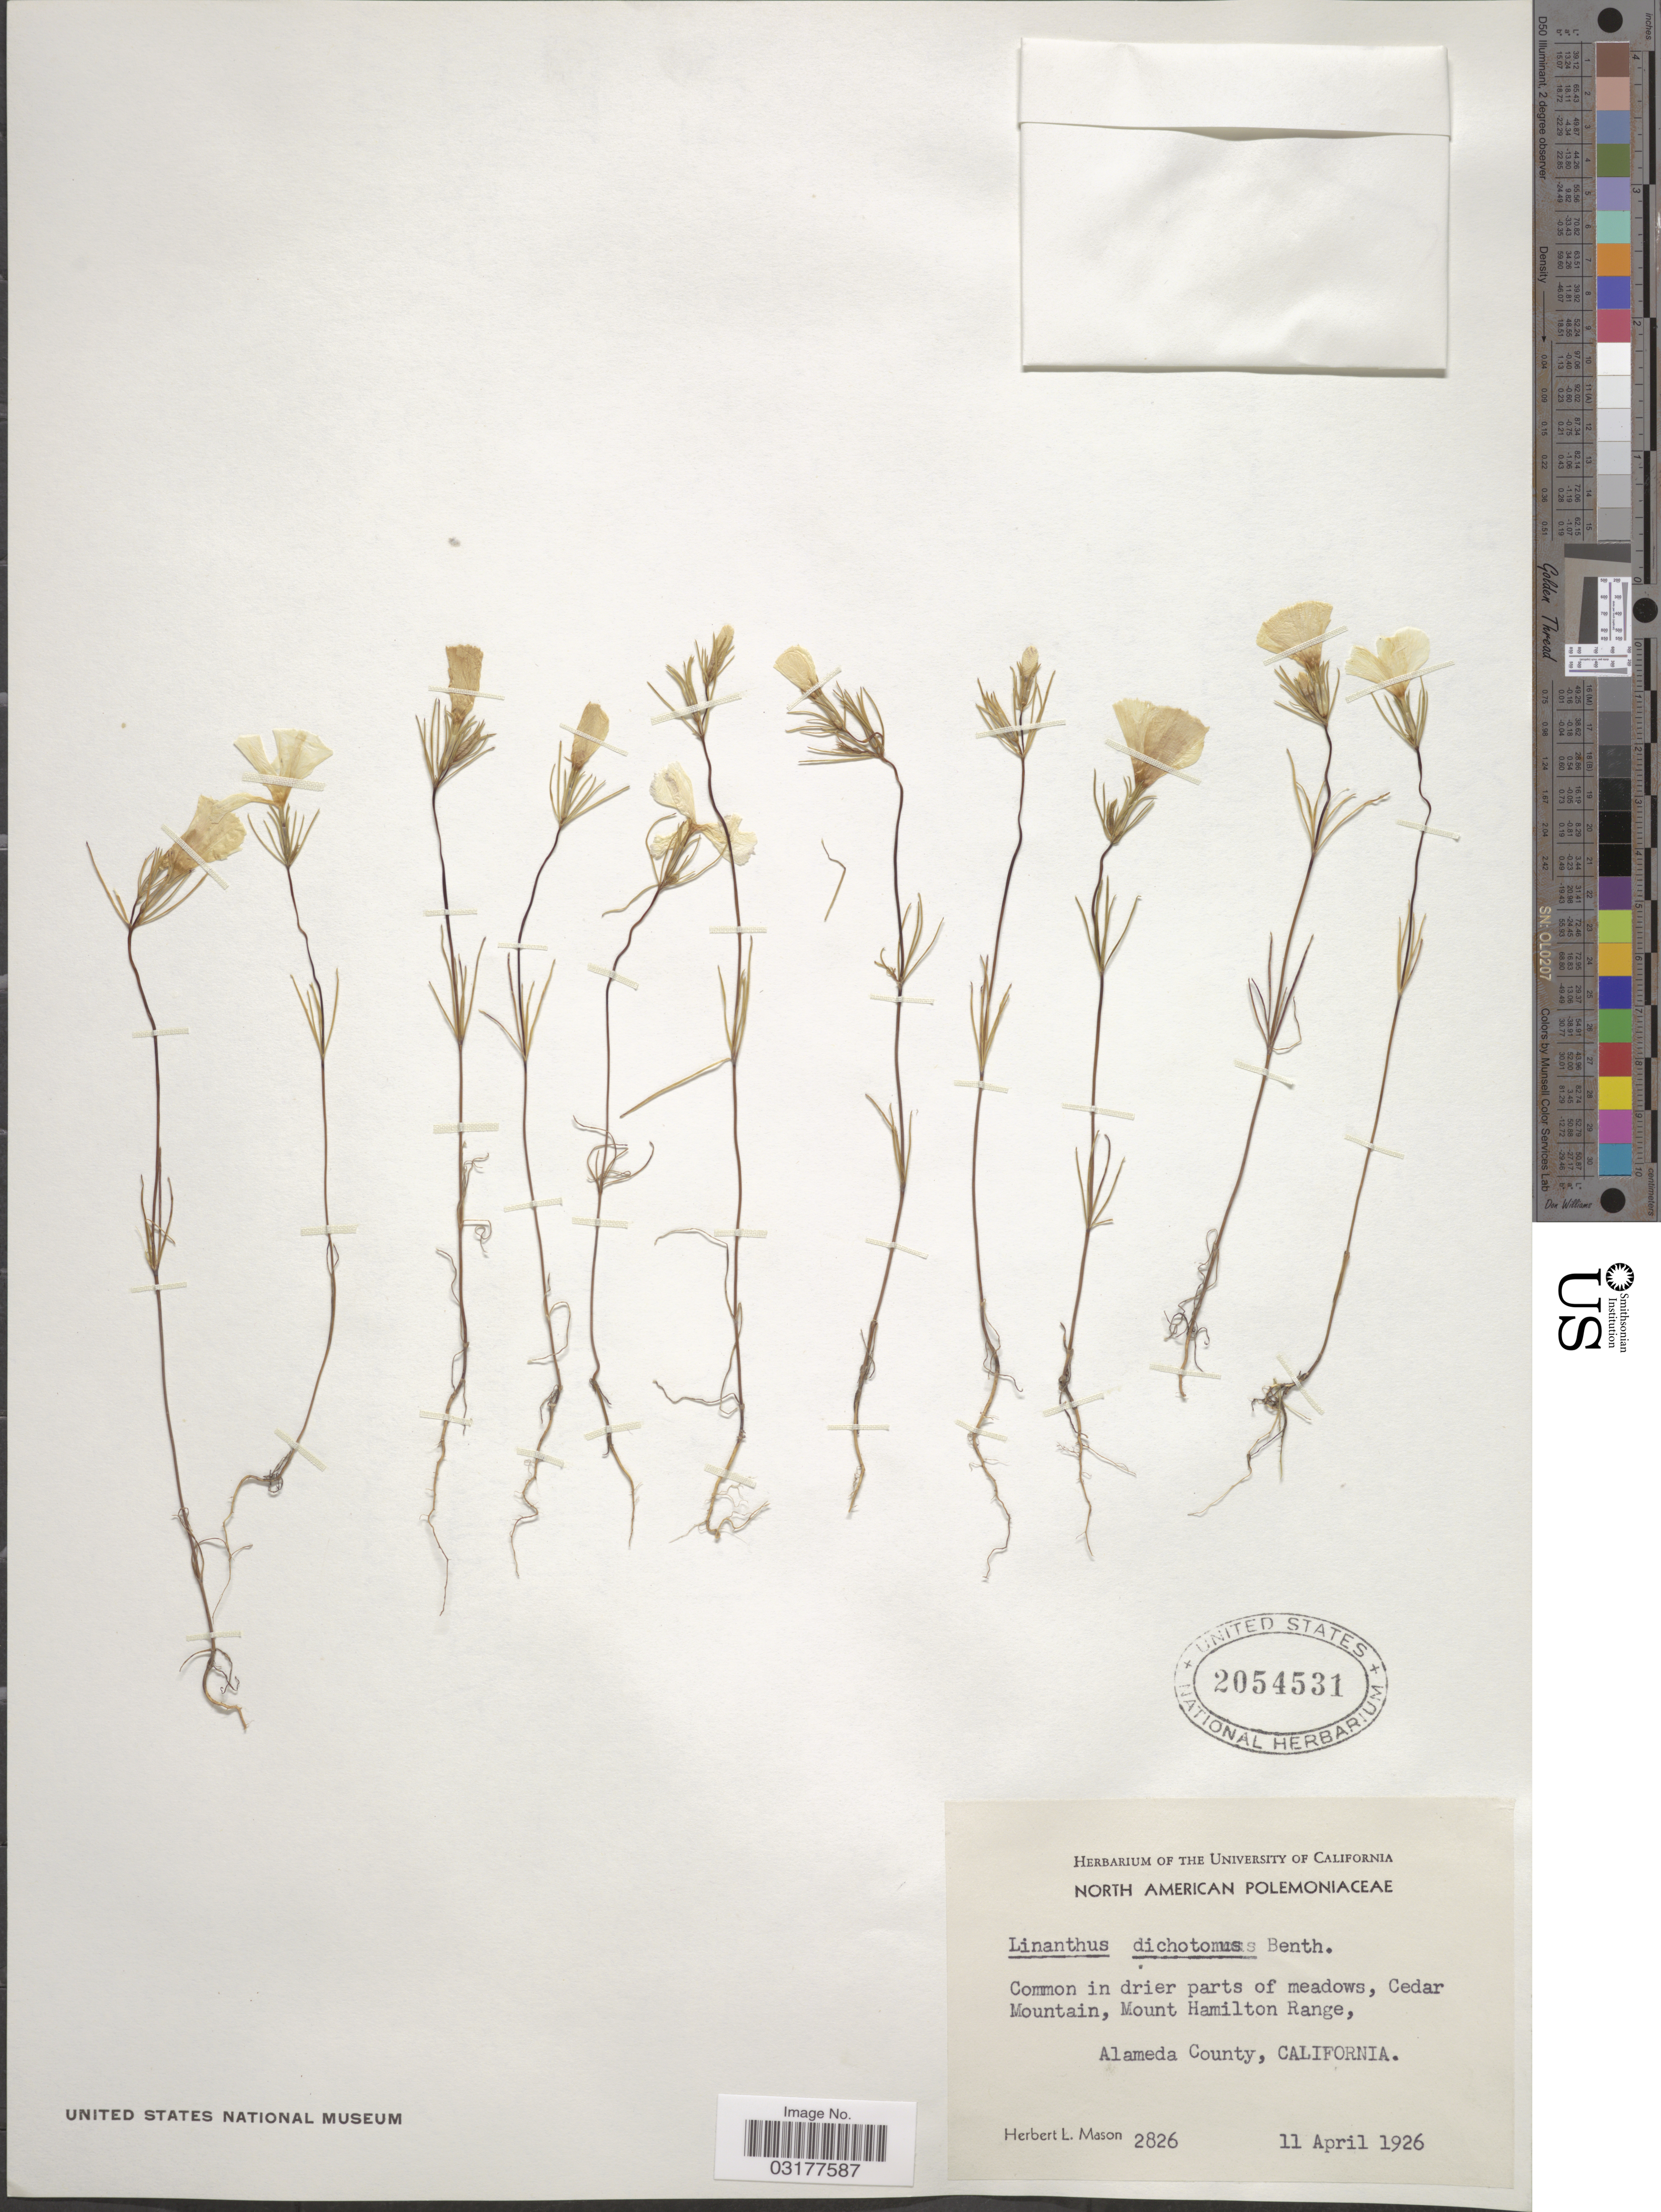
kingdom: Plantae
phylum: Tracheophyta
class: Magnoliopsida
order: Ericales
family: Polemoniaceae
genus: Linanthus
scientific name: Linanthus dichotomus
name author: Benth.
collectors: H. L. Mason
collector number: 2826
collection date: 1926-04-11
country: United States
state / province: California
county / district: Alameda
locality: Common in drier parts of meadows, Cedar Mountain, Mount Hamilton Range, Alameda County.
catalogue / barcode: US 2054531